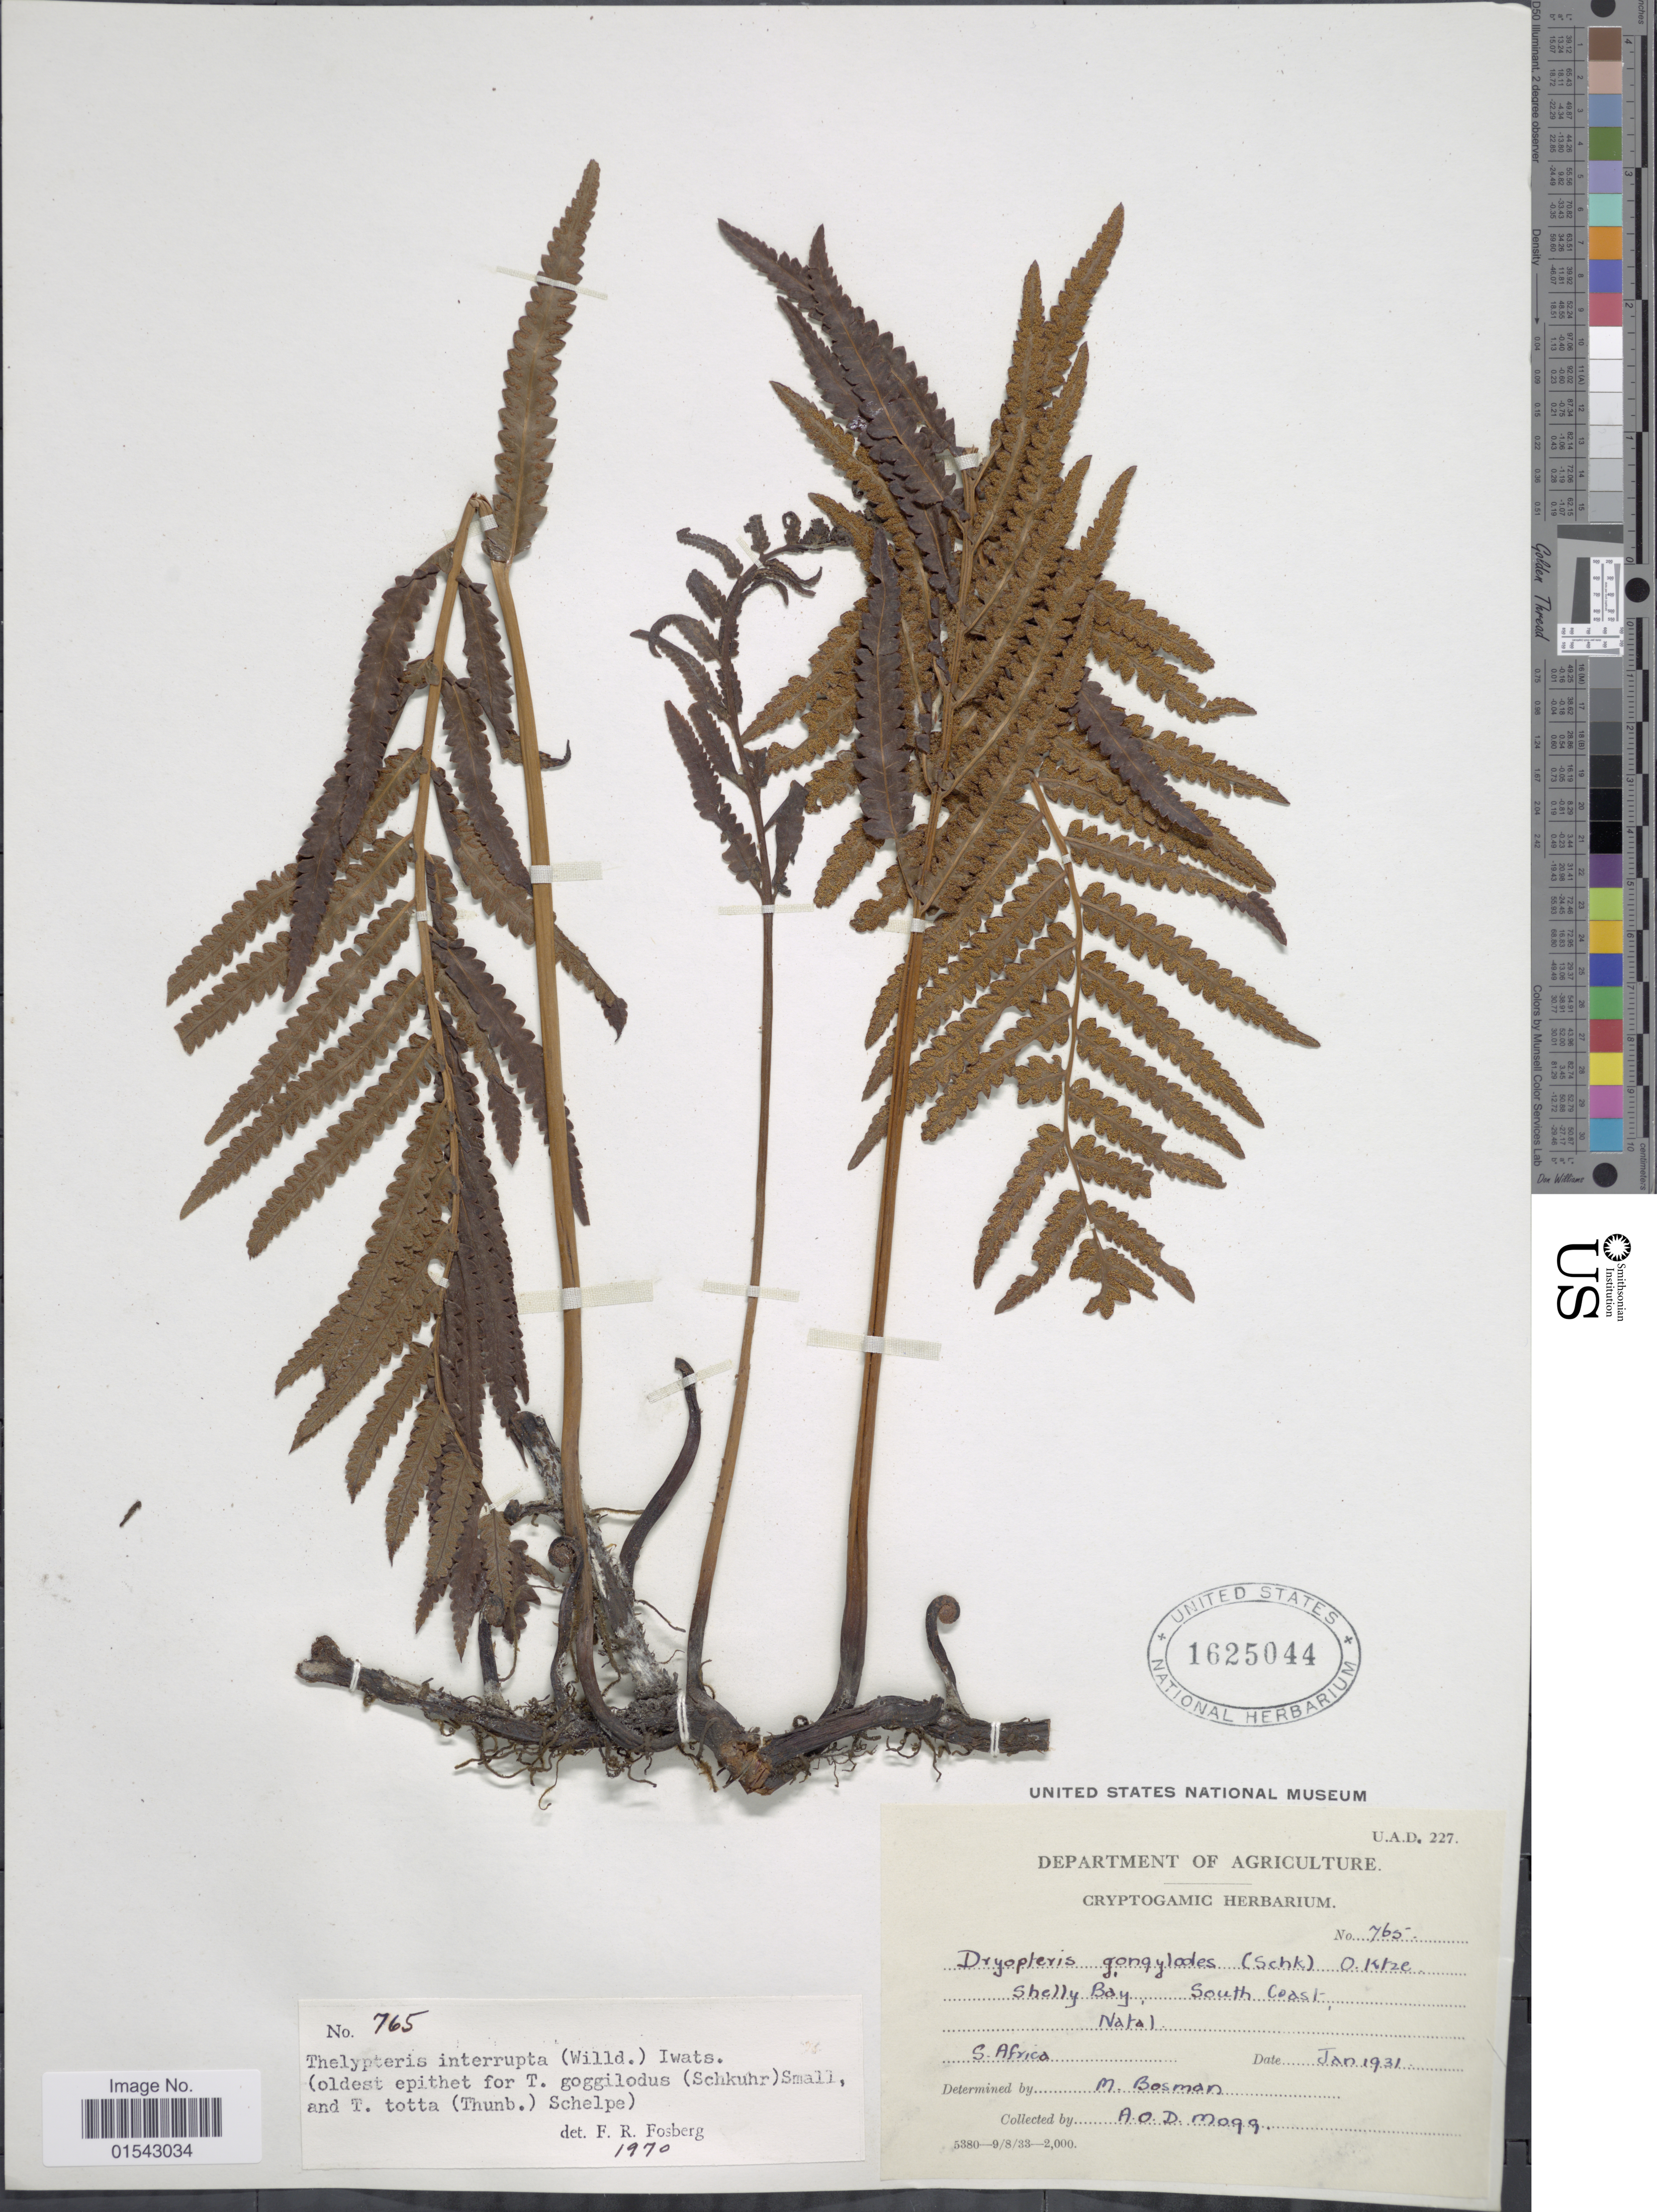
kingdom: Plantae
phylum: Tracheophyta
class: Polypodiopsida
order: Polypodiales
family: Thelypteridaceae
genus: Cyclosorus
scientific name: Cyclosorus interruptus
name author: (Willd.) H. Itô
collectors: A. Magg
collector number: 765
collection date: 1931-01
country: South Africa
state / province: KwaZulu-Natal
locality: Shelly Bay, South Coast, Natal, S. Africa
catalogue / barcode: US 1325044